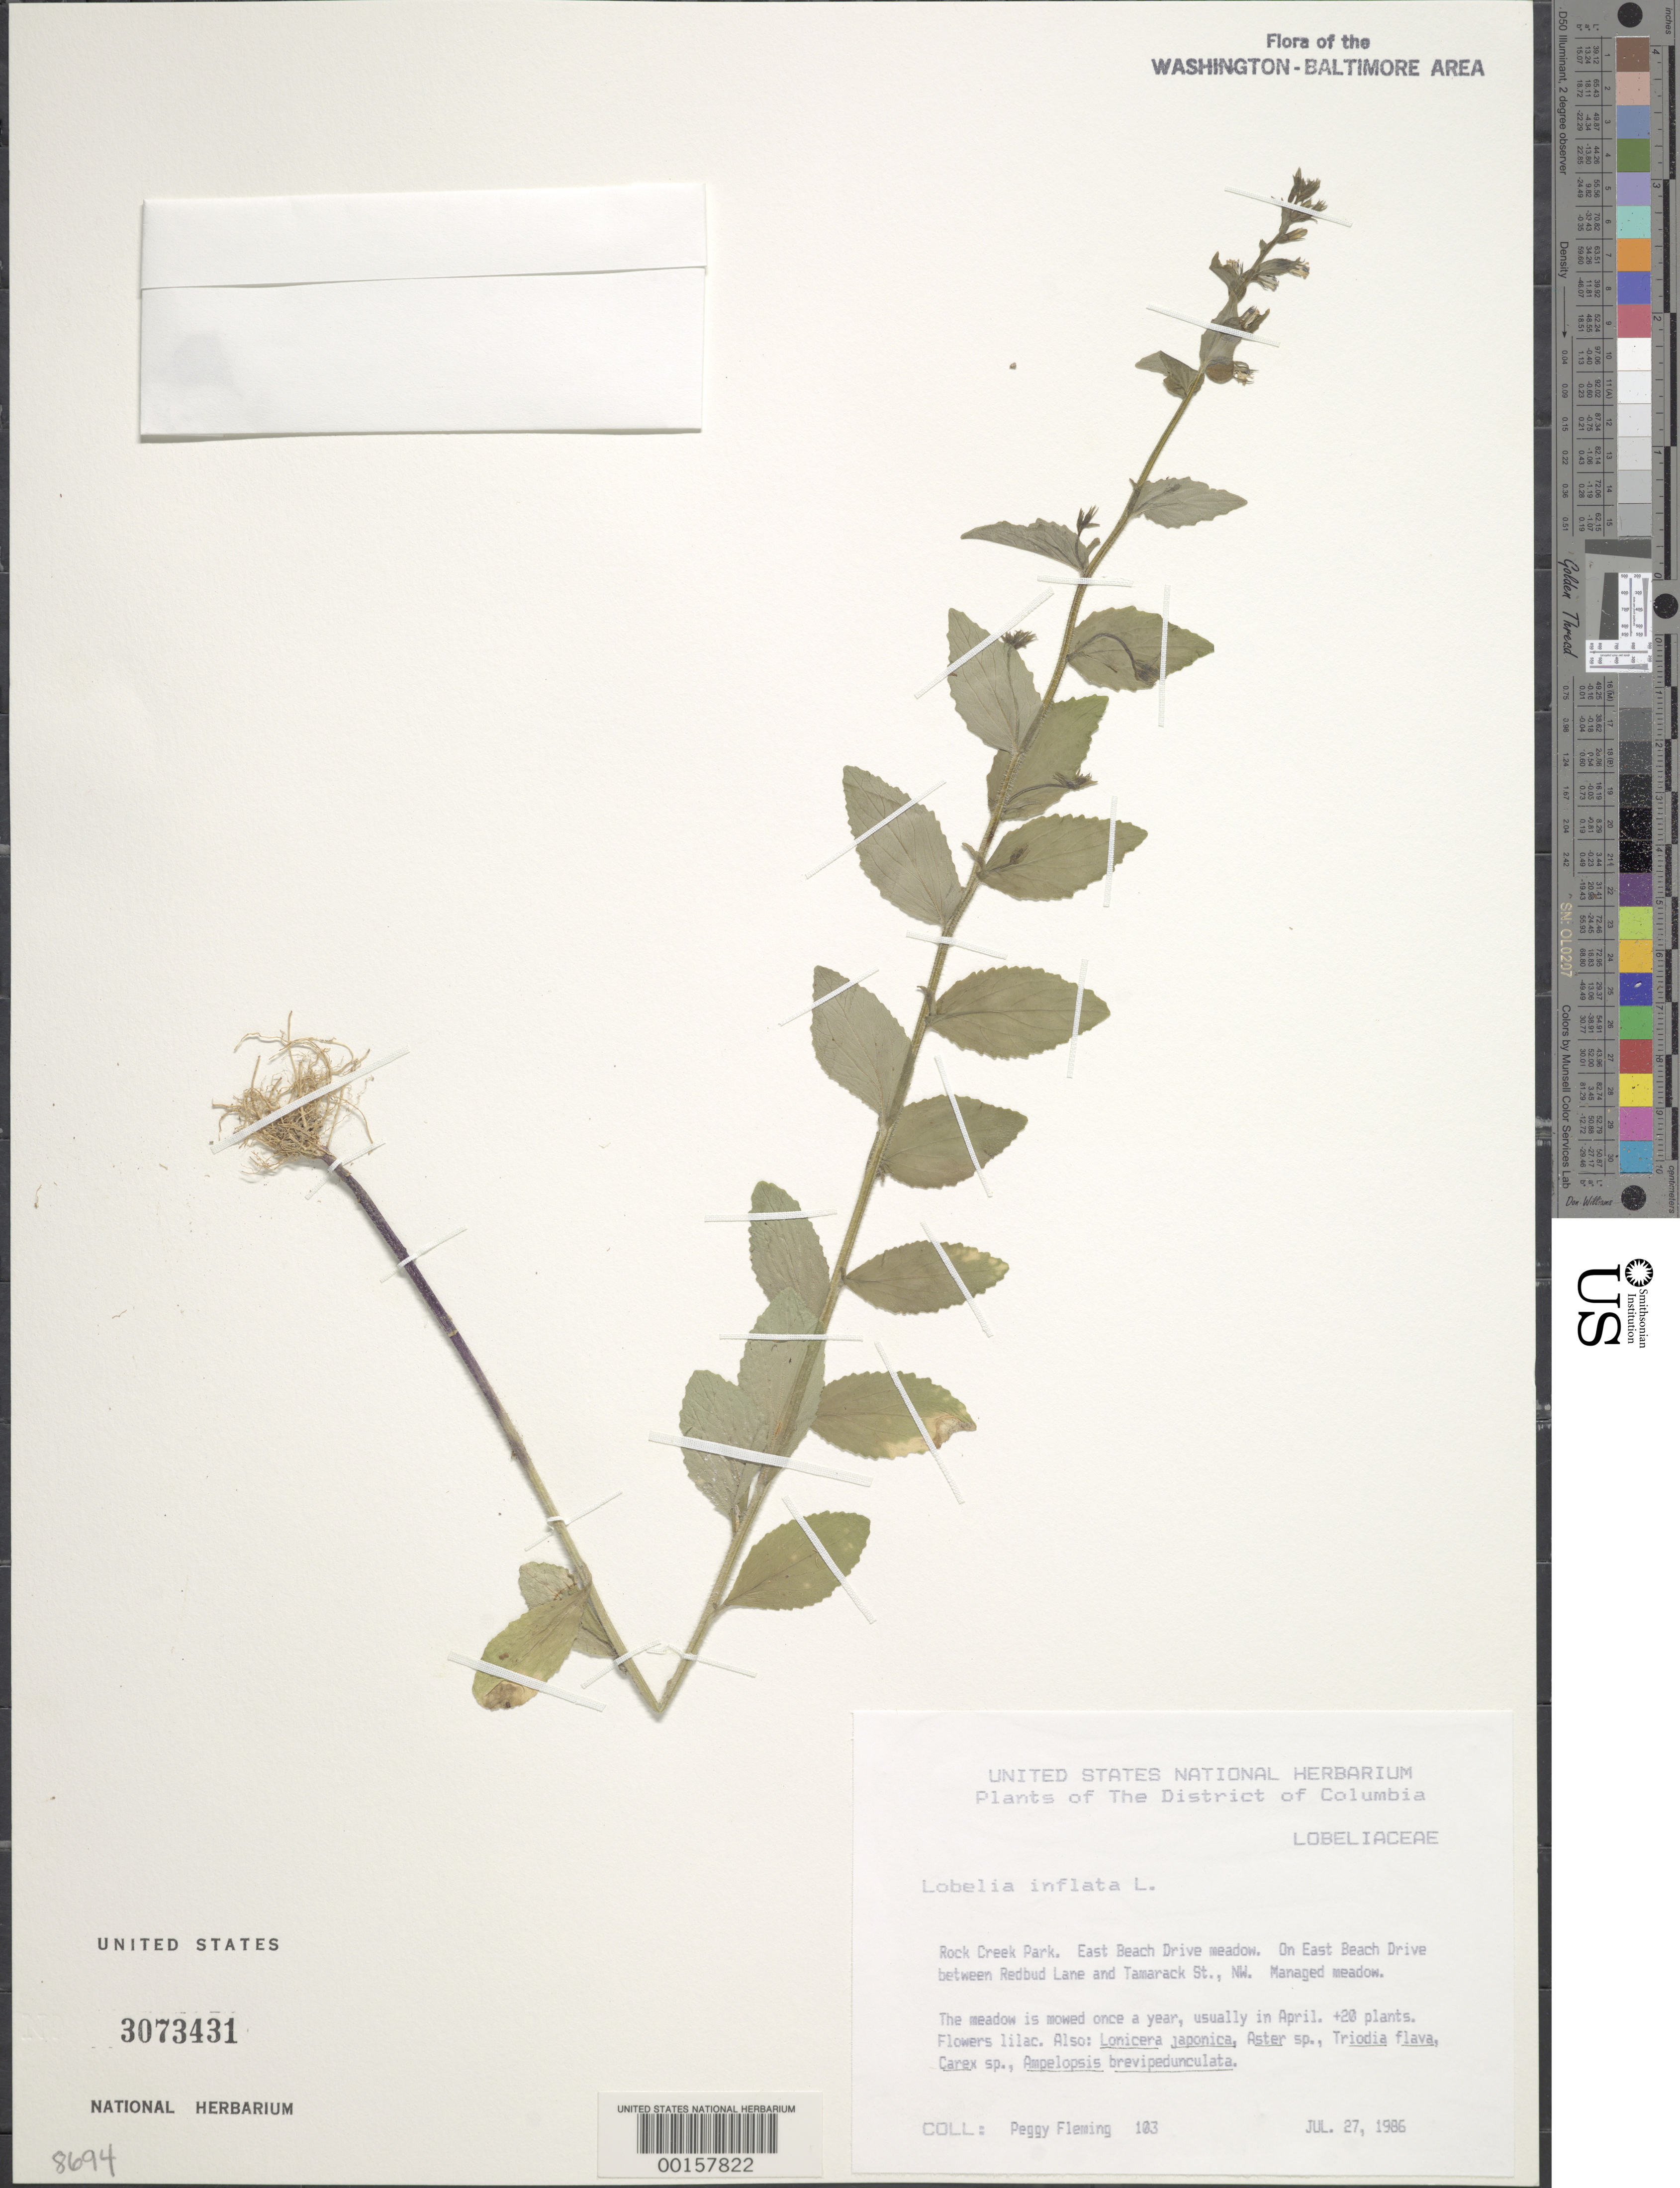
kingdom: Plantae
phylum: Tracheophyta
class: Magnoliopsida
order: Asterales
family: Campanulaceae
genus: Lobelia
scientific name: Lobelia inflata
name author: L.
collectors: P. Fleming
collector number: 103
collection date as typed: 27 Jul 1986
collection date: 1986-07-27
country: United States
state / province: District of Columbia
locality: between Redbud Lane and Tamarack St., NW.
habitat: Managed meadow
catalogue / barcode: US 3073431